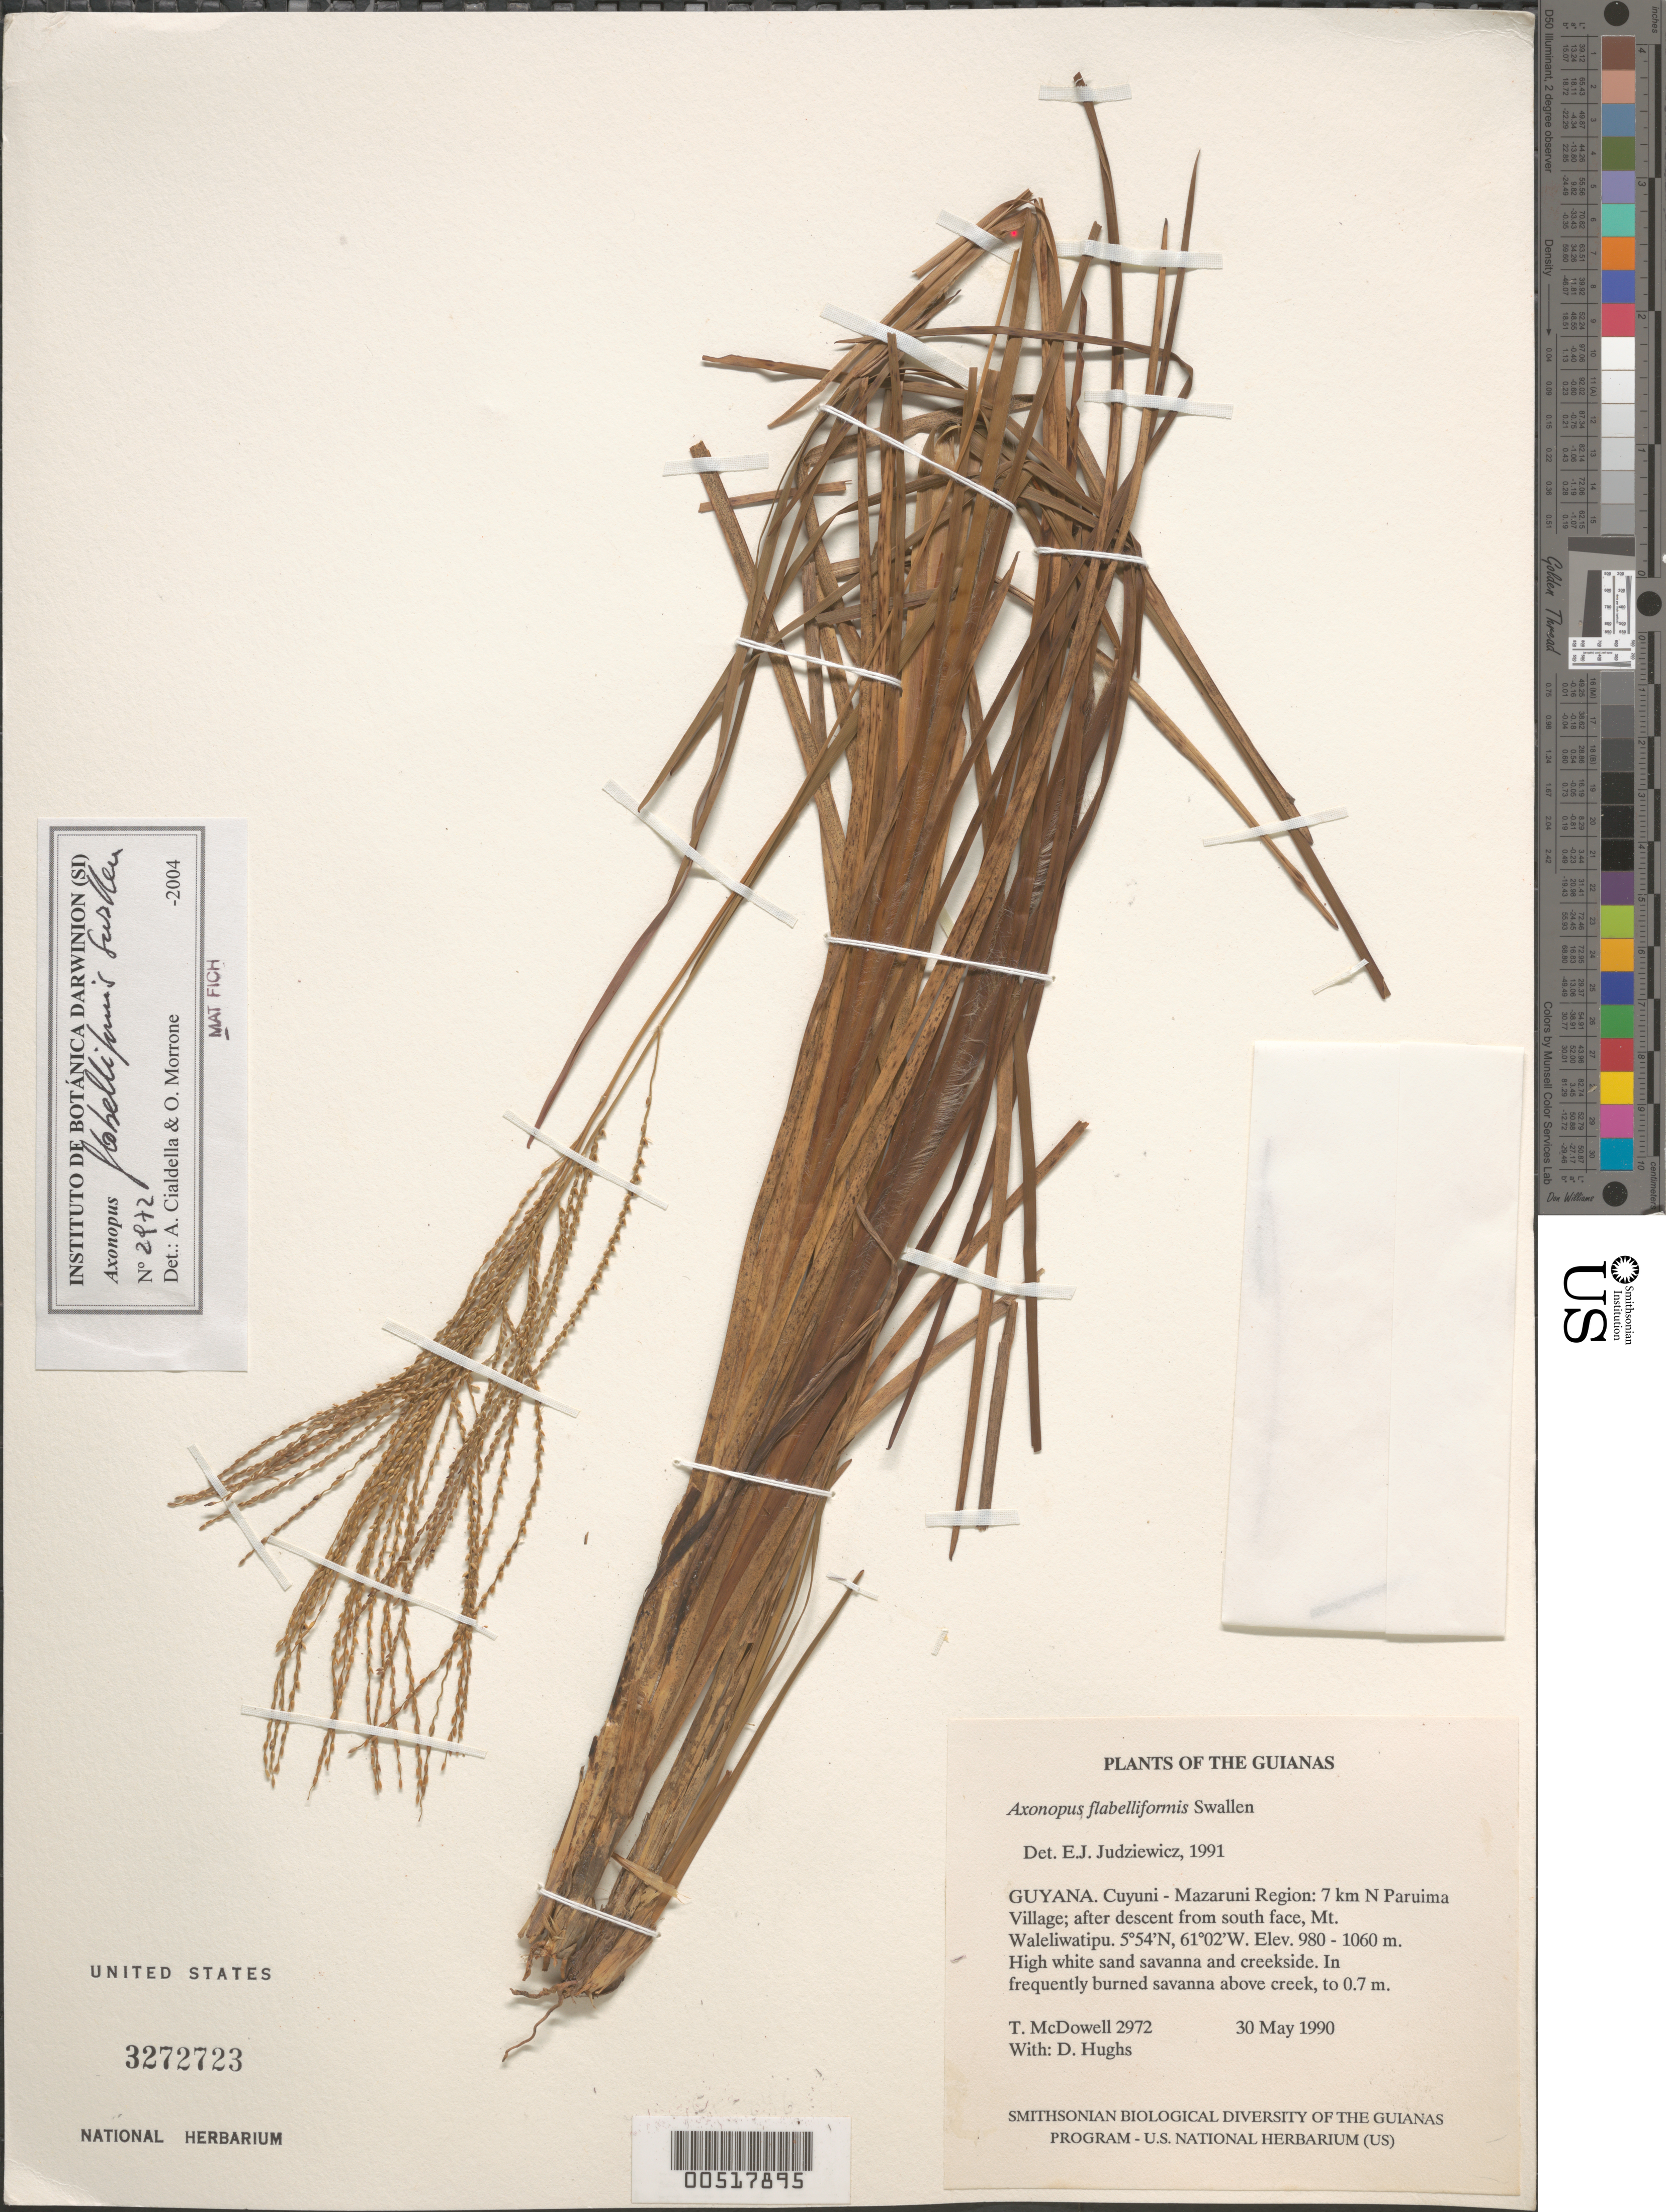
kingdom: Plantae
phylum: Tracheophyta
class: Liliopsida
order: Poales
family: Poaceae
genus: Axonopus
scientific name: Axonopus flabelliformis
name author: Swallen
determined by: Judziewicz, E. J.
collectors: T. McDowell, D. Hughs & D. Gopaul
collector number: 2972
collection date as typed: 30 May 1990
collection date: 1990-05-30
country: Guyana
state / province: Cuyuni-Mazaruni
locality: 7 km N of Paruima Village; after descent from south face of Mt. Waleliwatipu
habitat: High white sand savanna and creekside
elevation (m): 980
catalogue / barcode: US 3272723